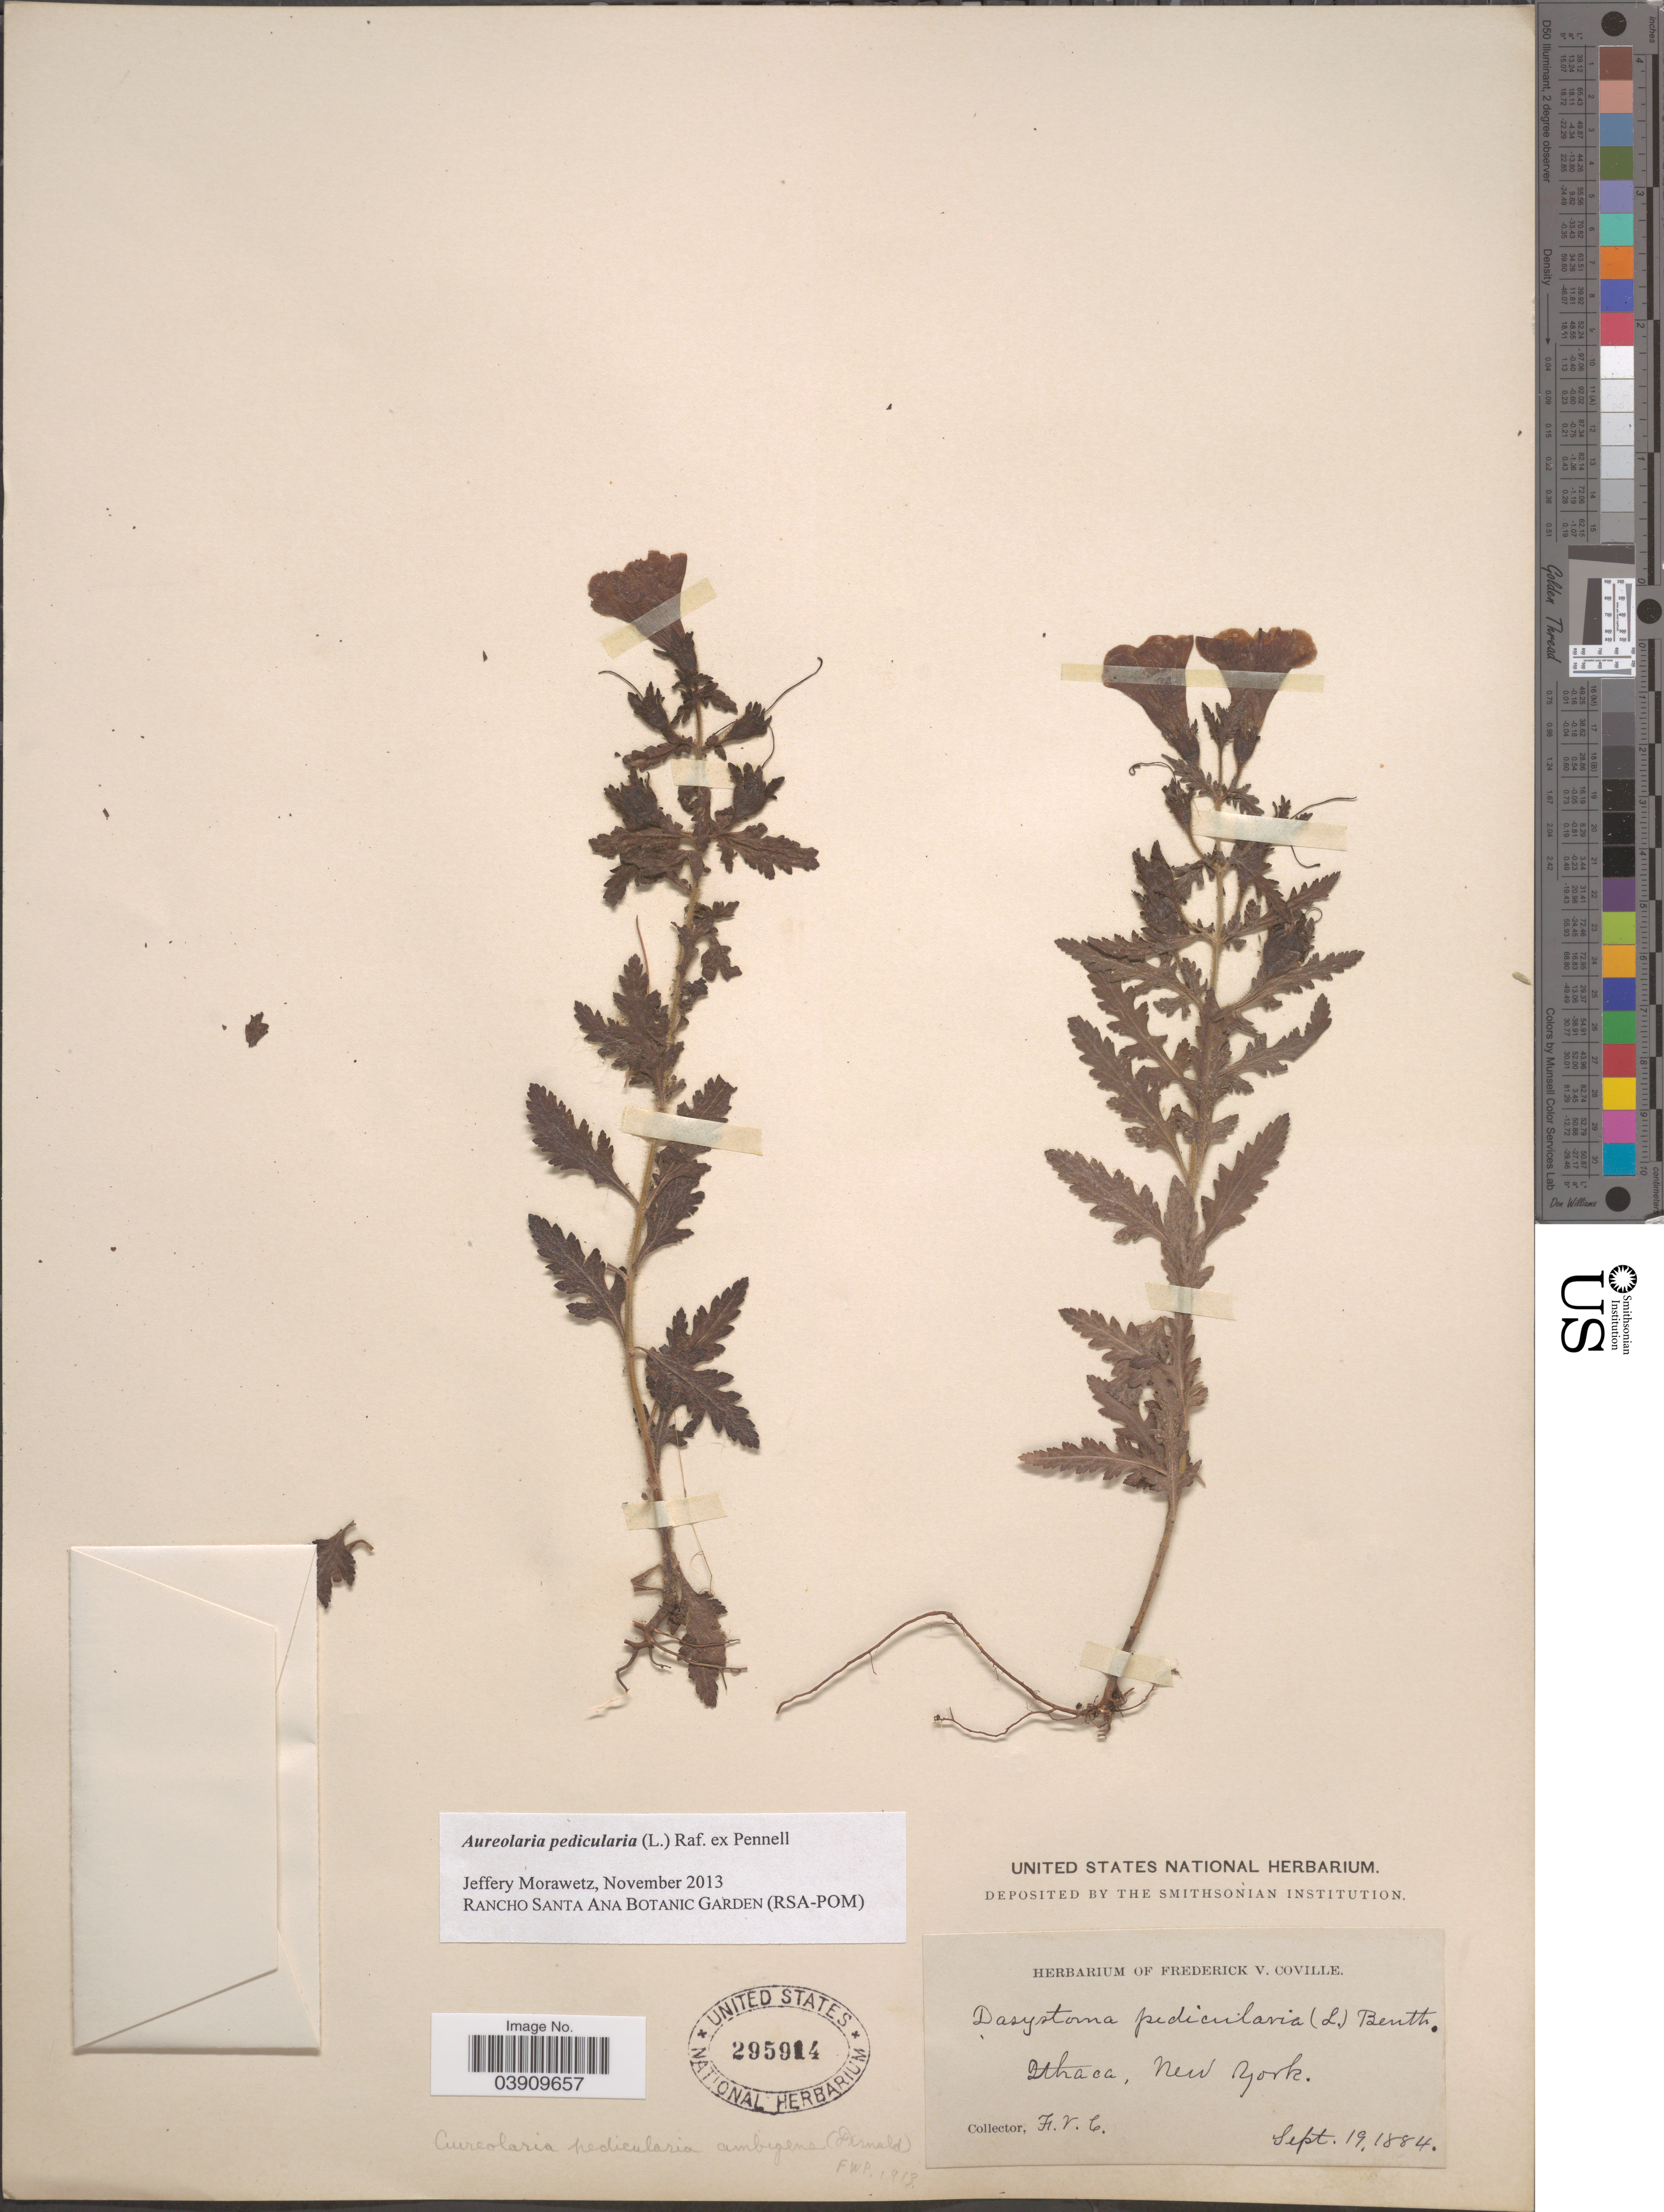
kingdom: Plantae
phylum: Tracheophyta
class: Magnoliopsida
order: Lamiales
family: Orobanchaceae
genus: Aureolaria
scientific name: Aureolaria pedicularia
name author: (L.) Raf. ex Farw.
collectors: F. V. Coville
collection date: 1884-09-19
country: United States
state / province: New York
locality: Ithaca.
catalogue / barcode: US 295914